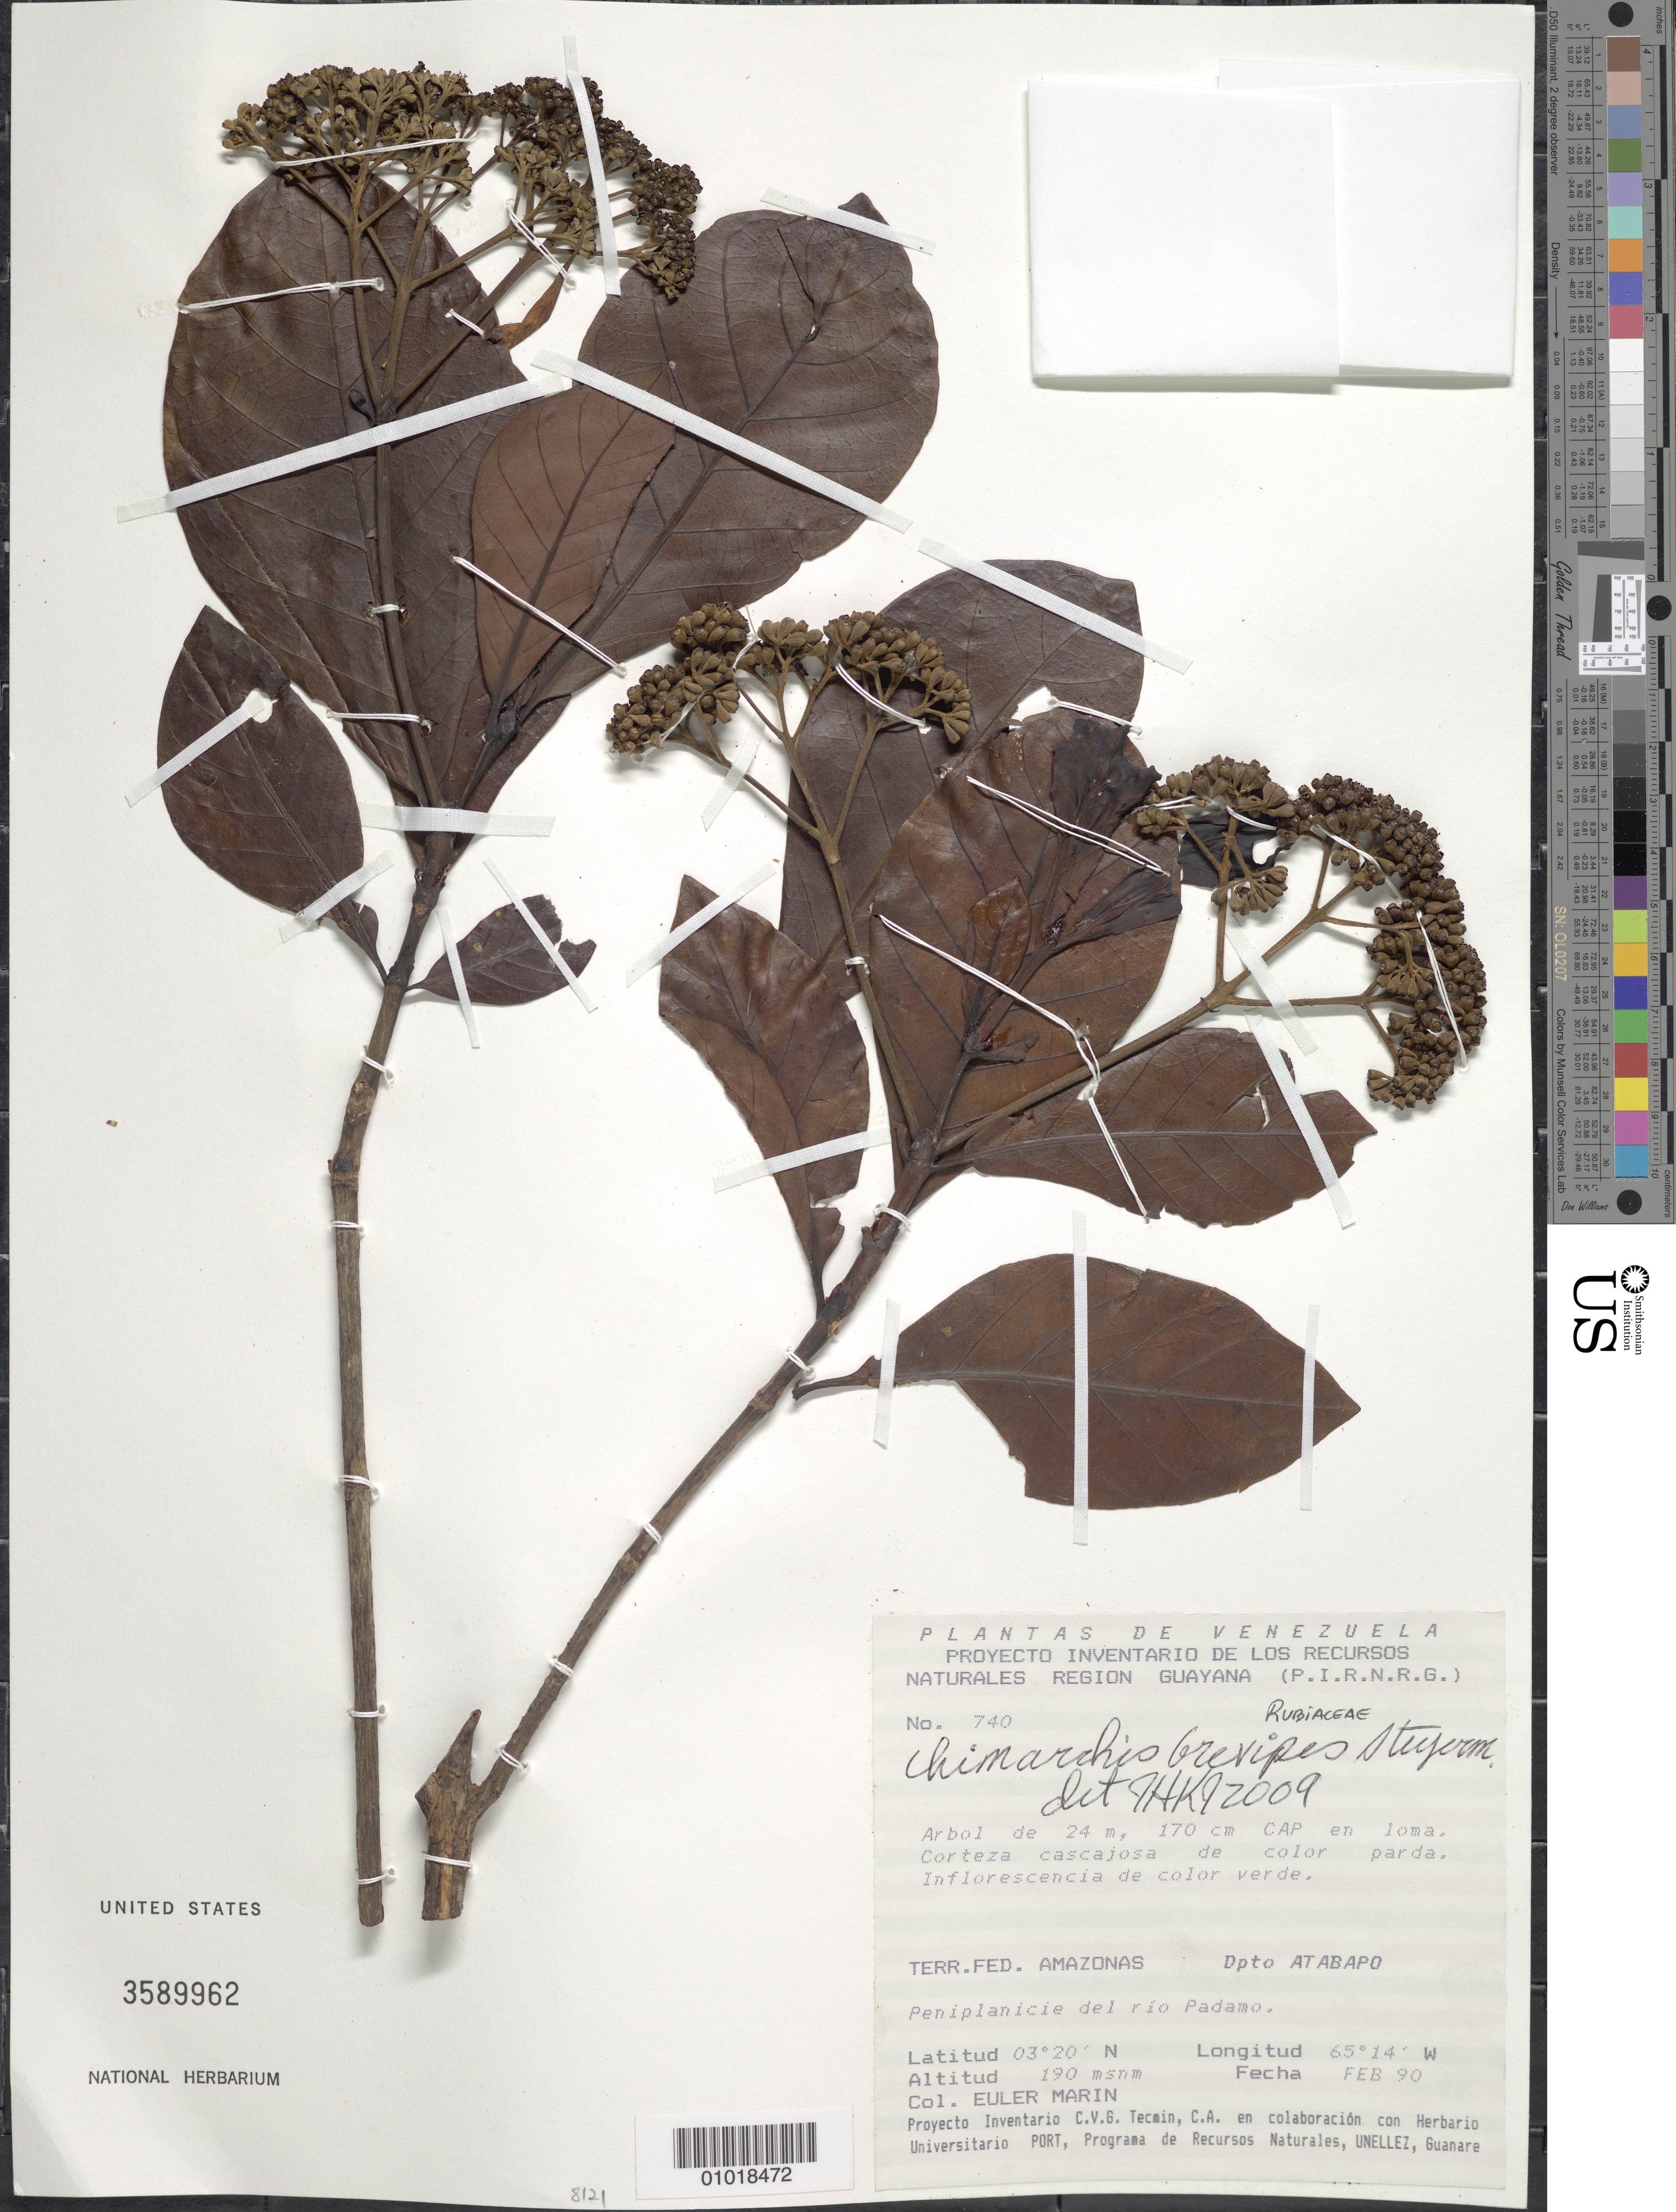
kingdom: Plantae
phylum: Tracheophyta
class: Magnoliopsida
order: Gentianales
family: Rubiaceae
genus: Chimarrhis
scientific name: Chimarrhis brevipes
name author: Steyerm.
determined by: Kirkbride, J. H.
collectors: E. Marin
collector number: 740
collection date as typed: Feb-90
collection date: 1990-02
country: Venezuela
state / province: Amazonas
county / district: Atabapo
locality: Rio Padamo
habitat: Peniplanicie del rio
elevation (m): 190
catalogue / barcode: US 3589962